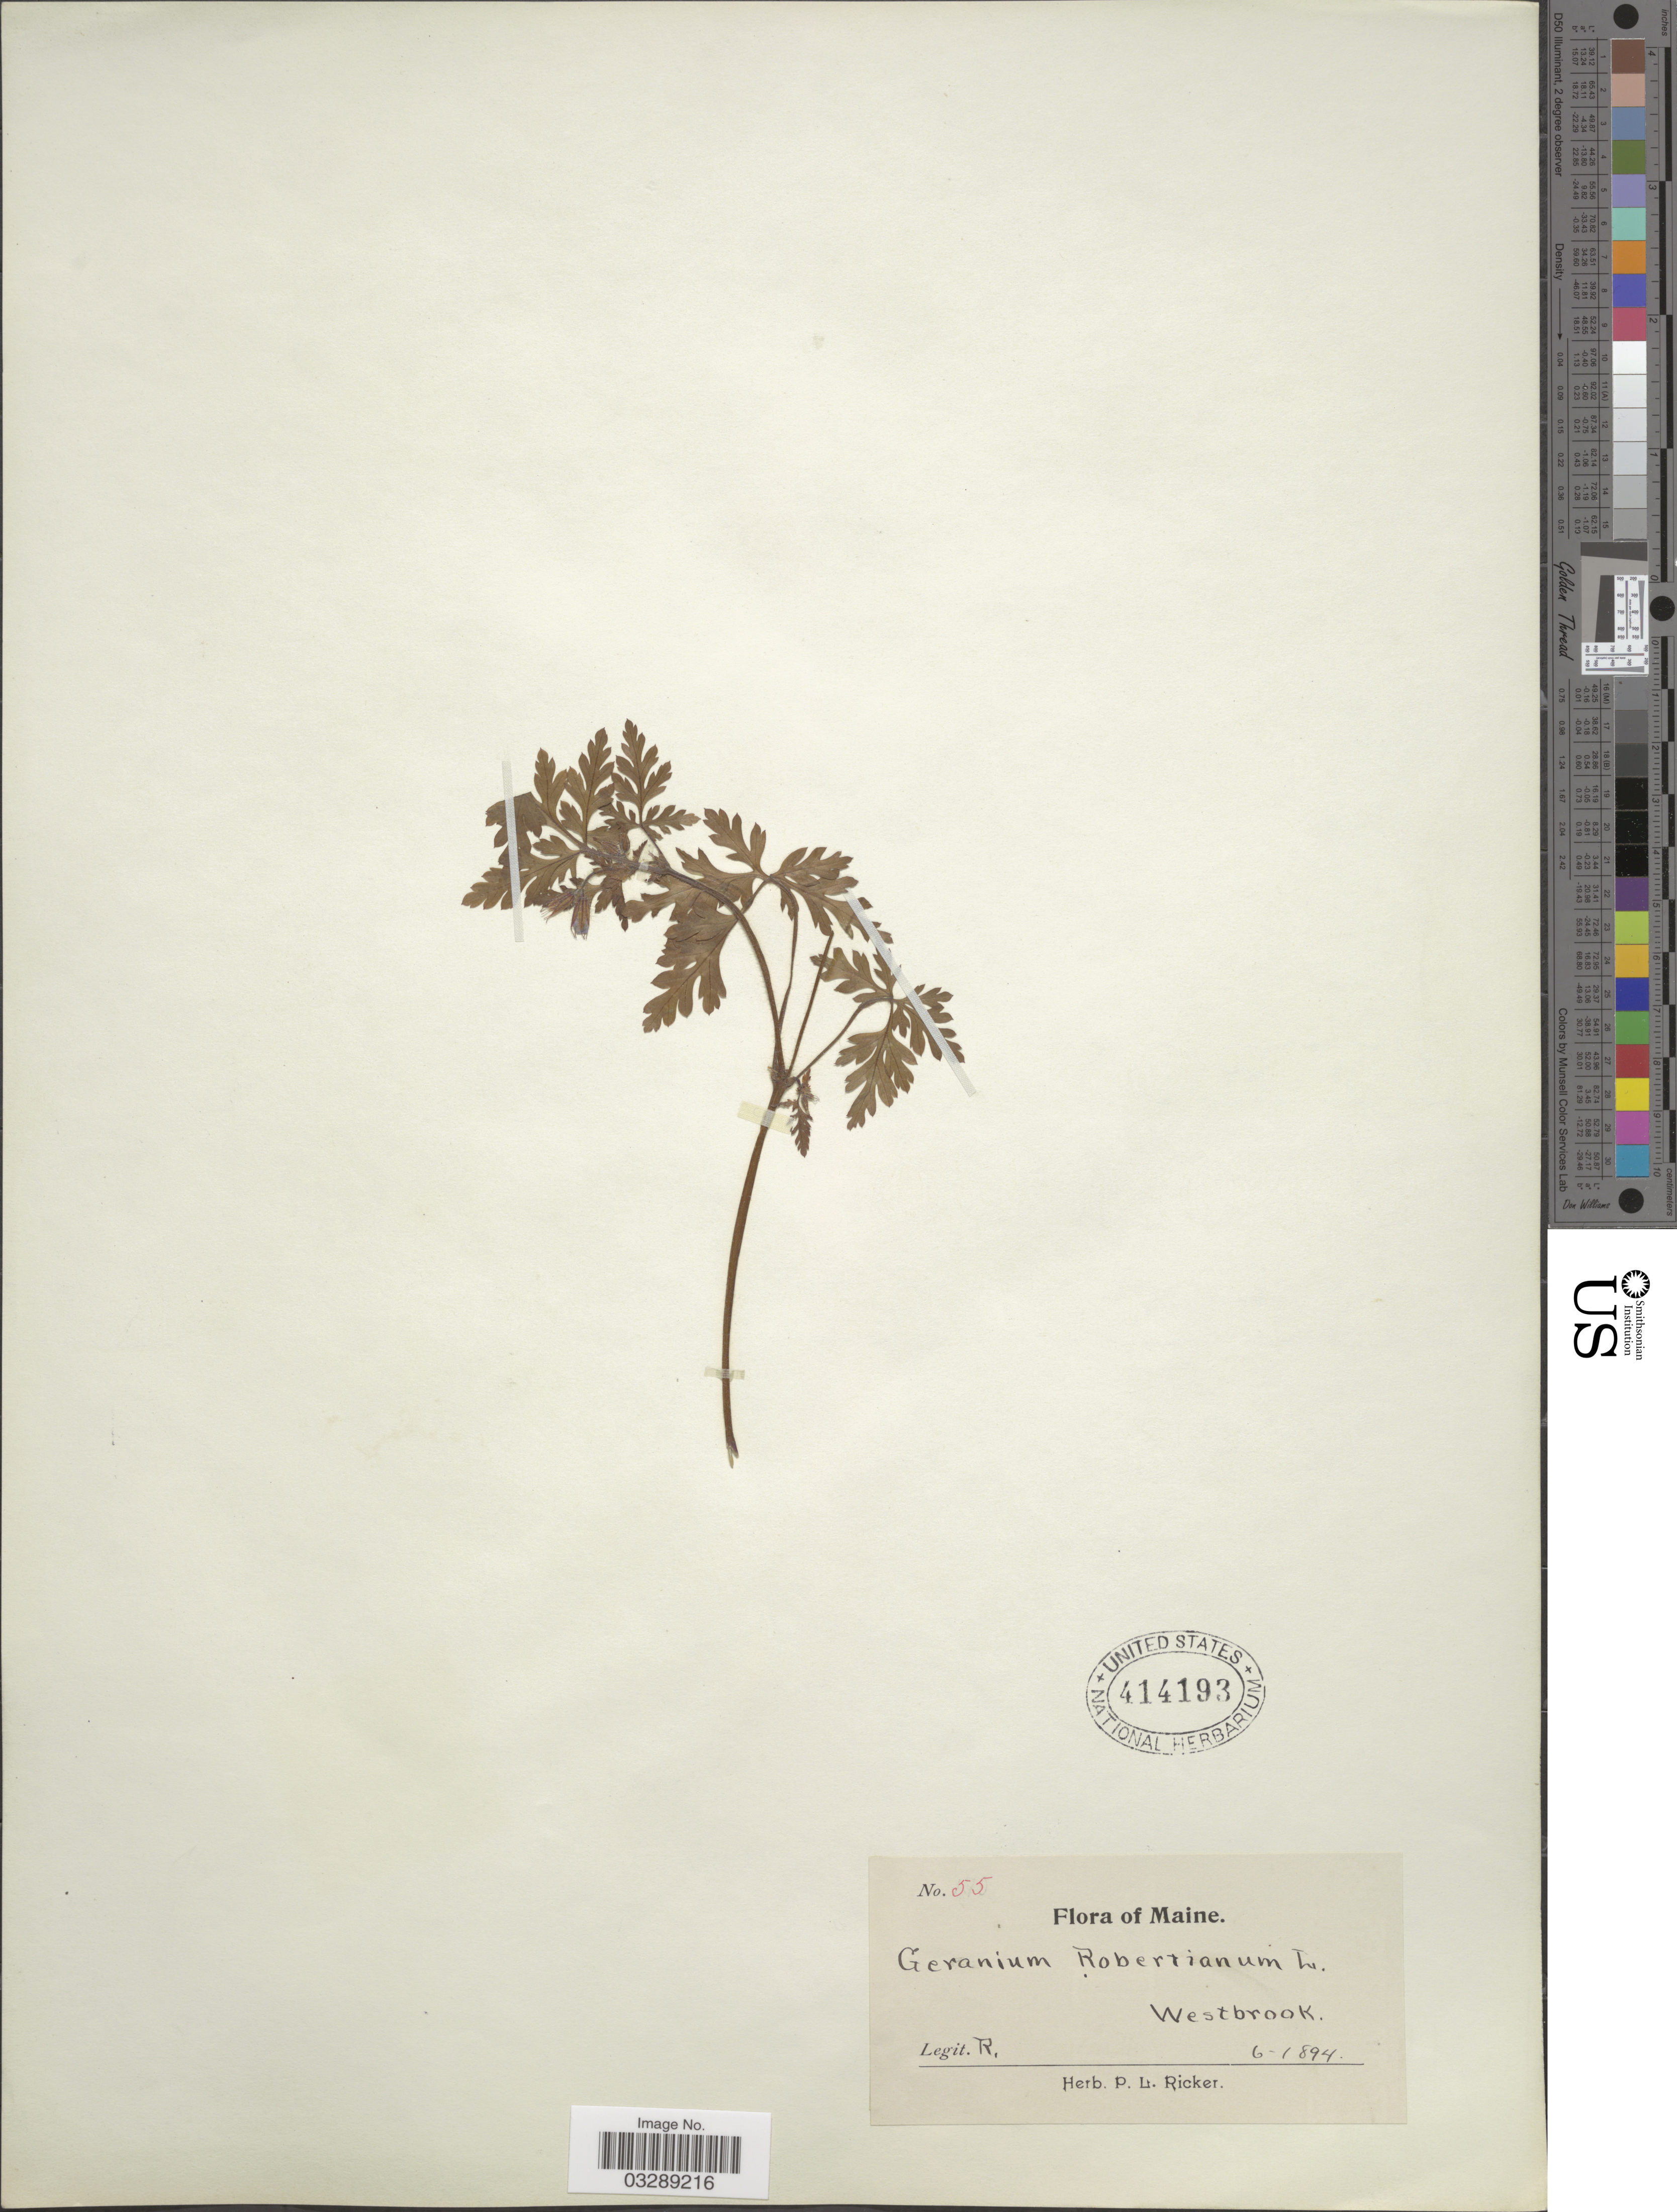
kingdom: Plantae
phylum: Tracheophyta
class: Magnoliopsida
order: Geraniales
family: Geraniaceae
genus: Geranium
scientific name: Geranium robertianum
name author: L.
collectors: P. Ricker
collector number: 55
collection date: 1894-06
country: United States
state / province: Maine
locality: Westbrook.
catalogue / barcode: US 414193